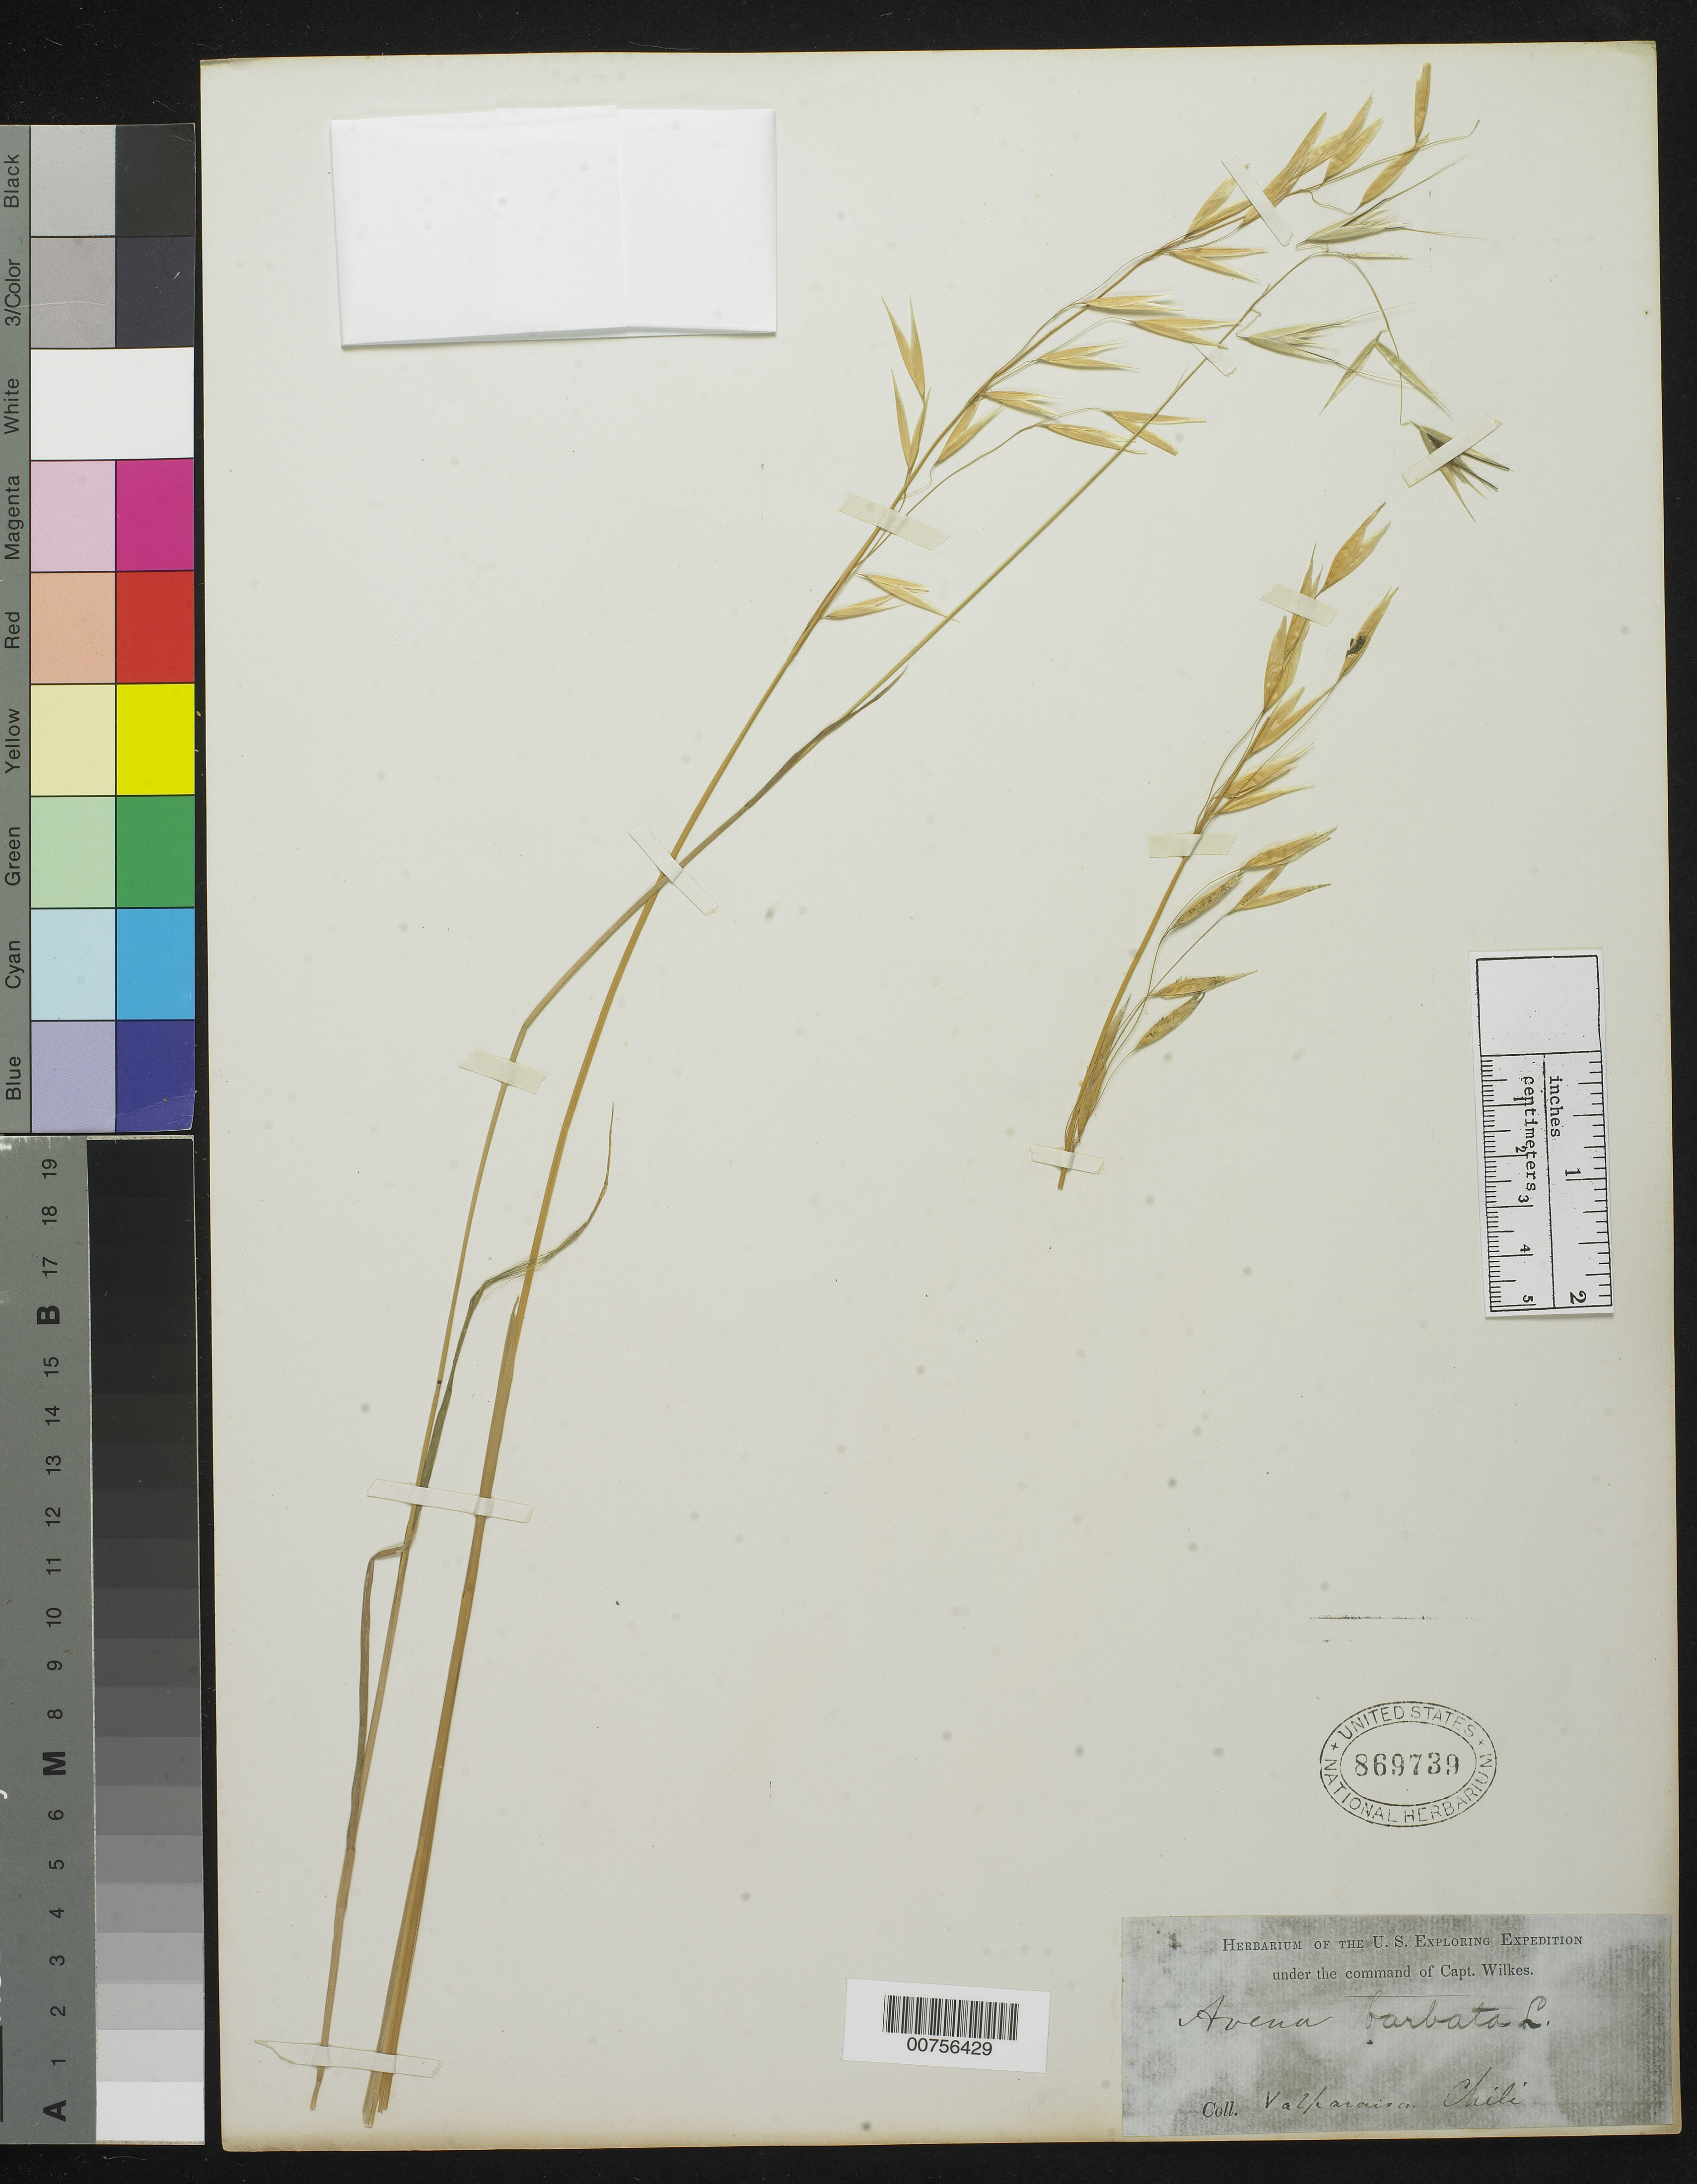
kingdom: Plantae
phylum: Tracheophyta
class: Liliopsida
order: Poales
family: Poaceae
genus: Avena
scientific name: Avena barbata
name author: Pott ex Link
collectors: Wilkes Explor. Exped.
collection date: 1838/1842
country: Chile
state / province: Valparaíso (V)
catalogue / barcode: US 869739